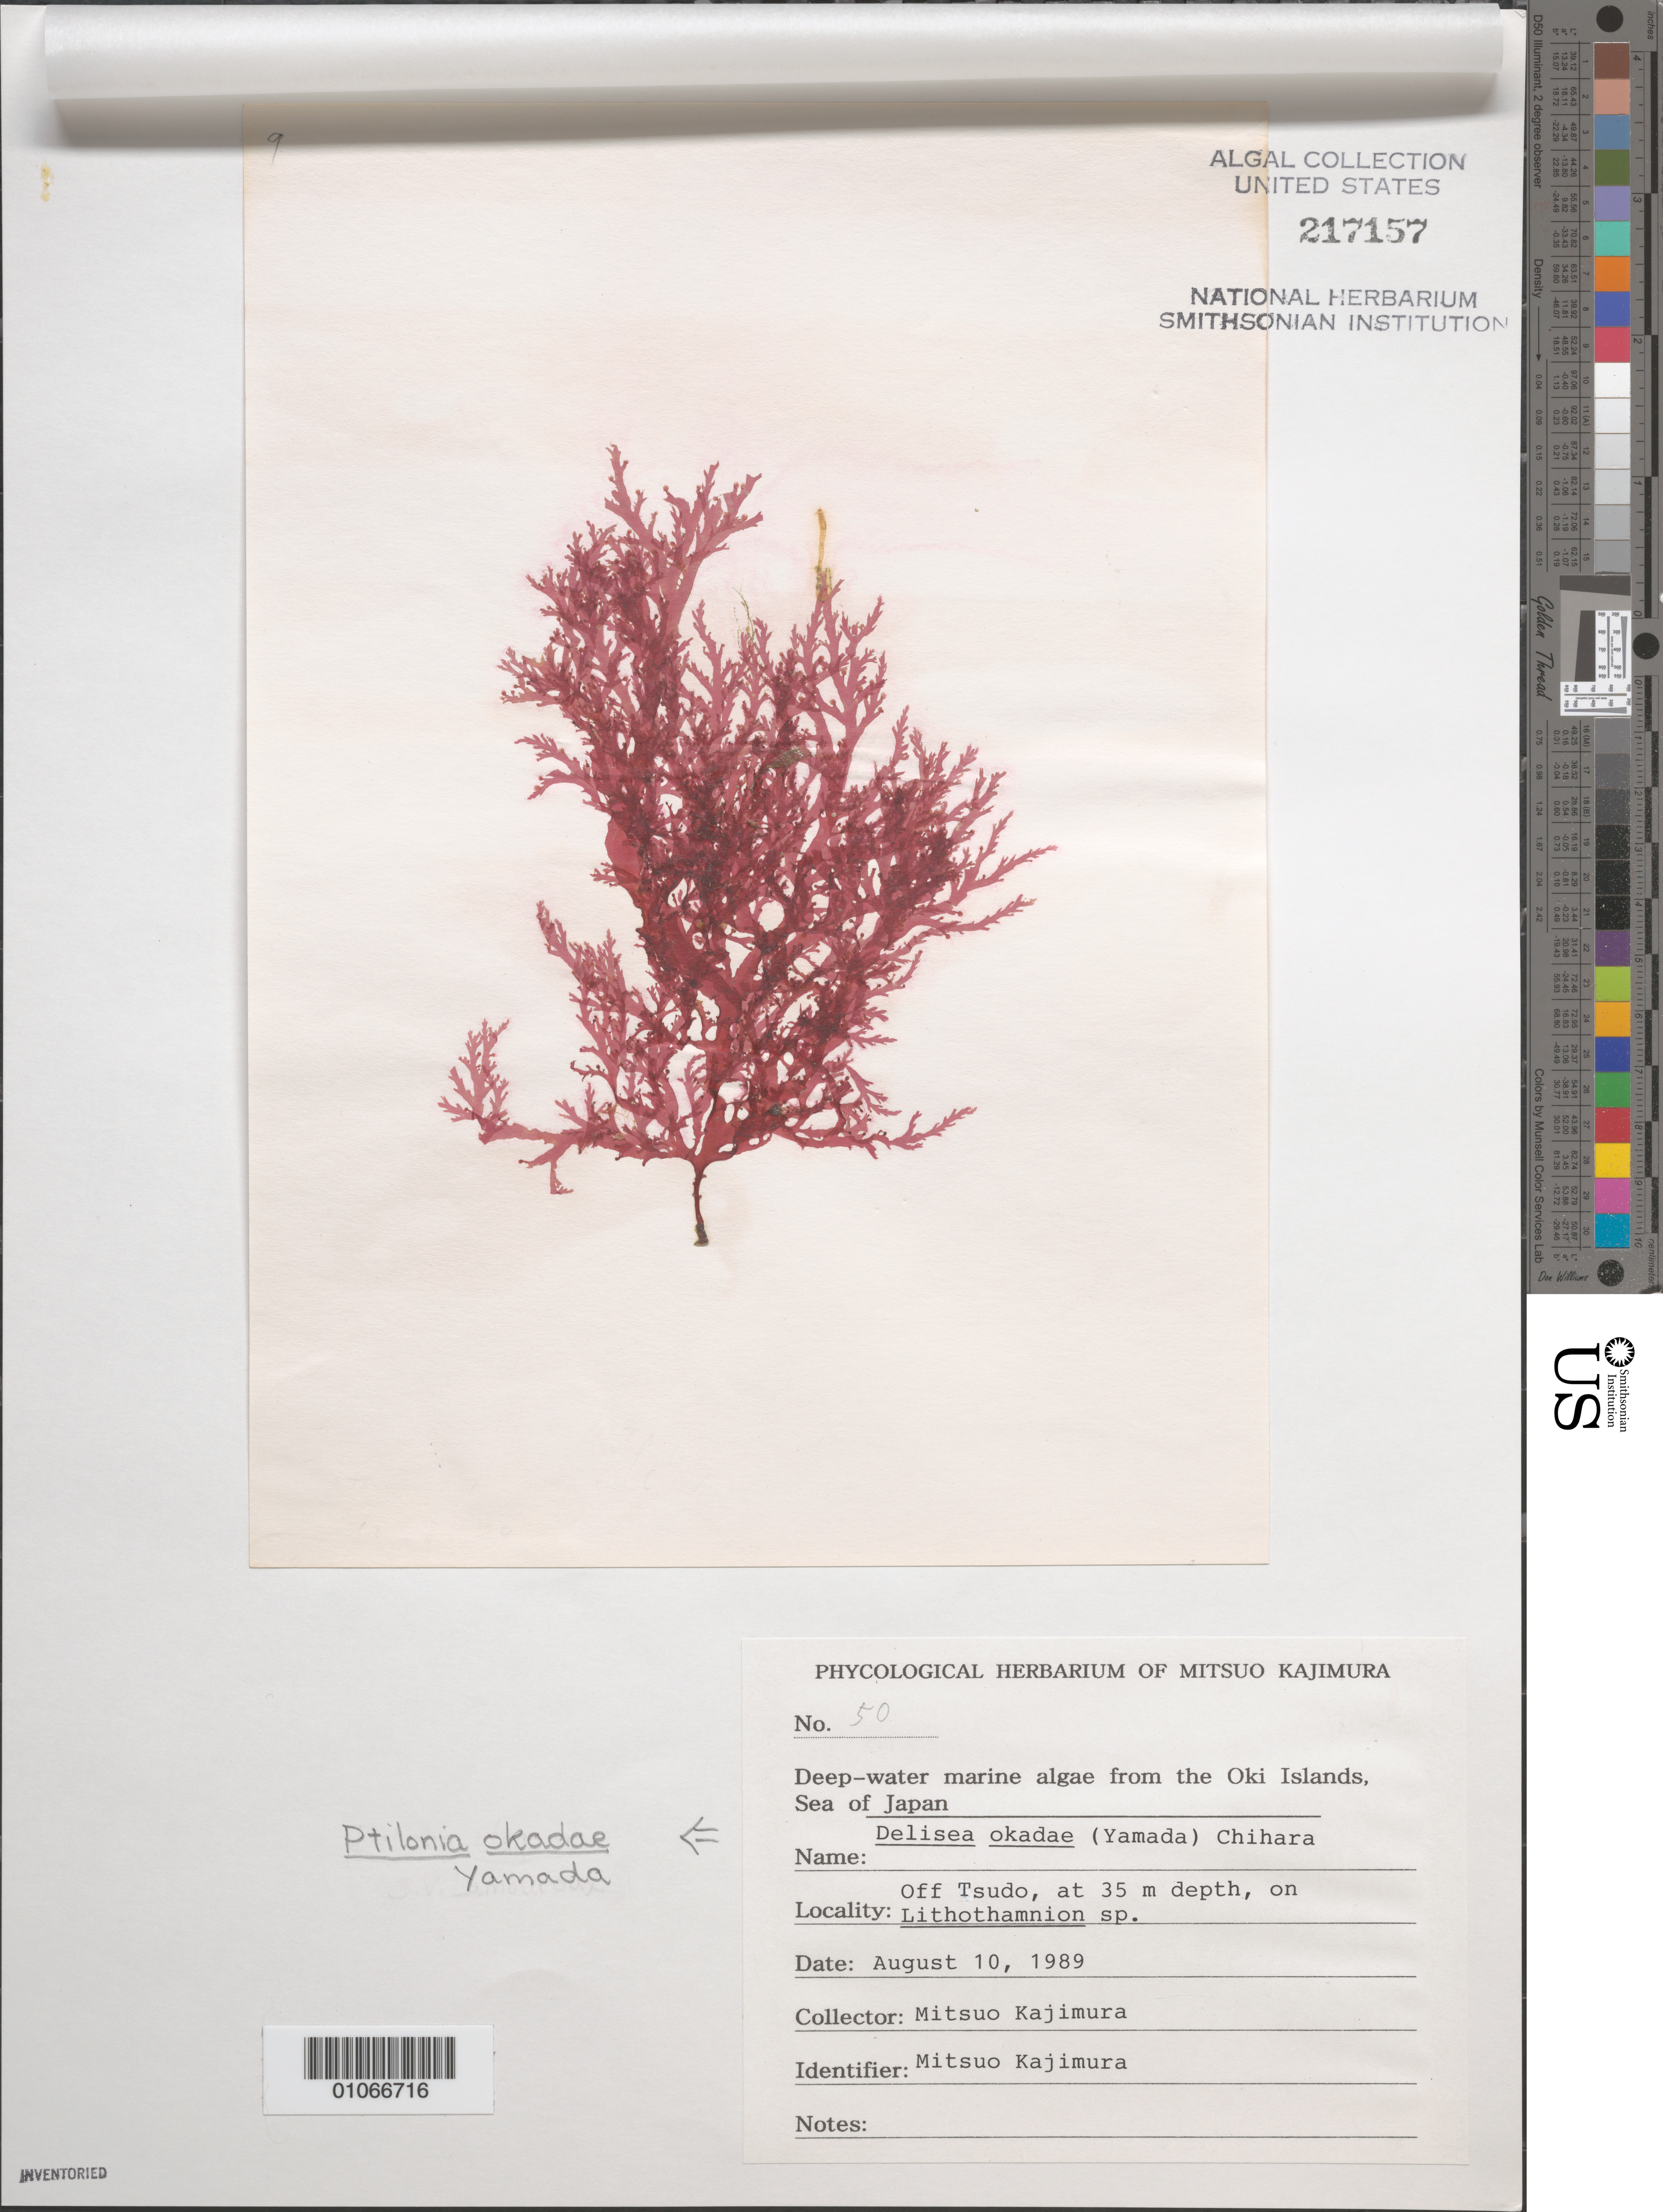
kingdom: Plantae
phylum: Rhodophyta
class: Florideophyceae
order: Bonnemaisoniales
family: Bonnemaisoniaceae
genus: Ptilonia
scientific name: Ptilonia okadae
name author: Yamada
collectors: M. Kajimura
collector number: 50 & specimen 9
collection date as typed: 10 Aug 1989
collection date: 1989-08-10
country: Japan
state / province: Simane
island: Oki Is.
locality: Off Tsudo [village], Sea of Japan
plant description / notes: Phycologial Herbarium of Mitsuo Kajimura, Deep-water marine algae from the Oki Islands, Sea of Japan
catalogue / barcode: US 217157